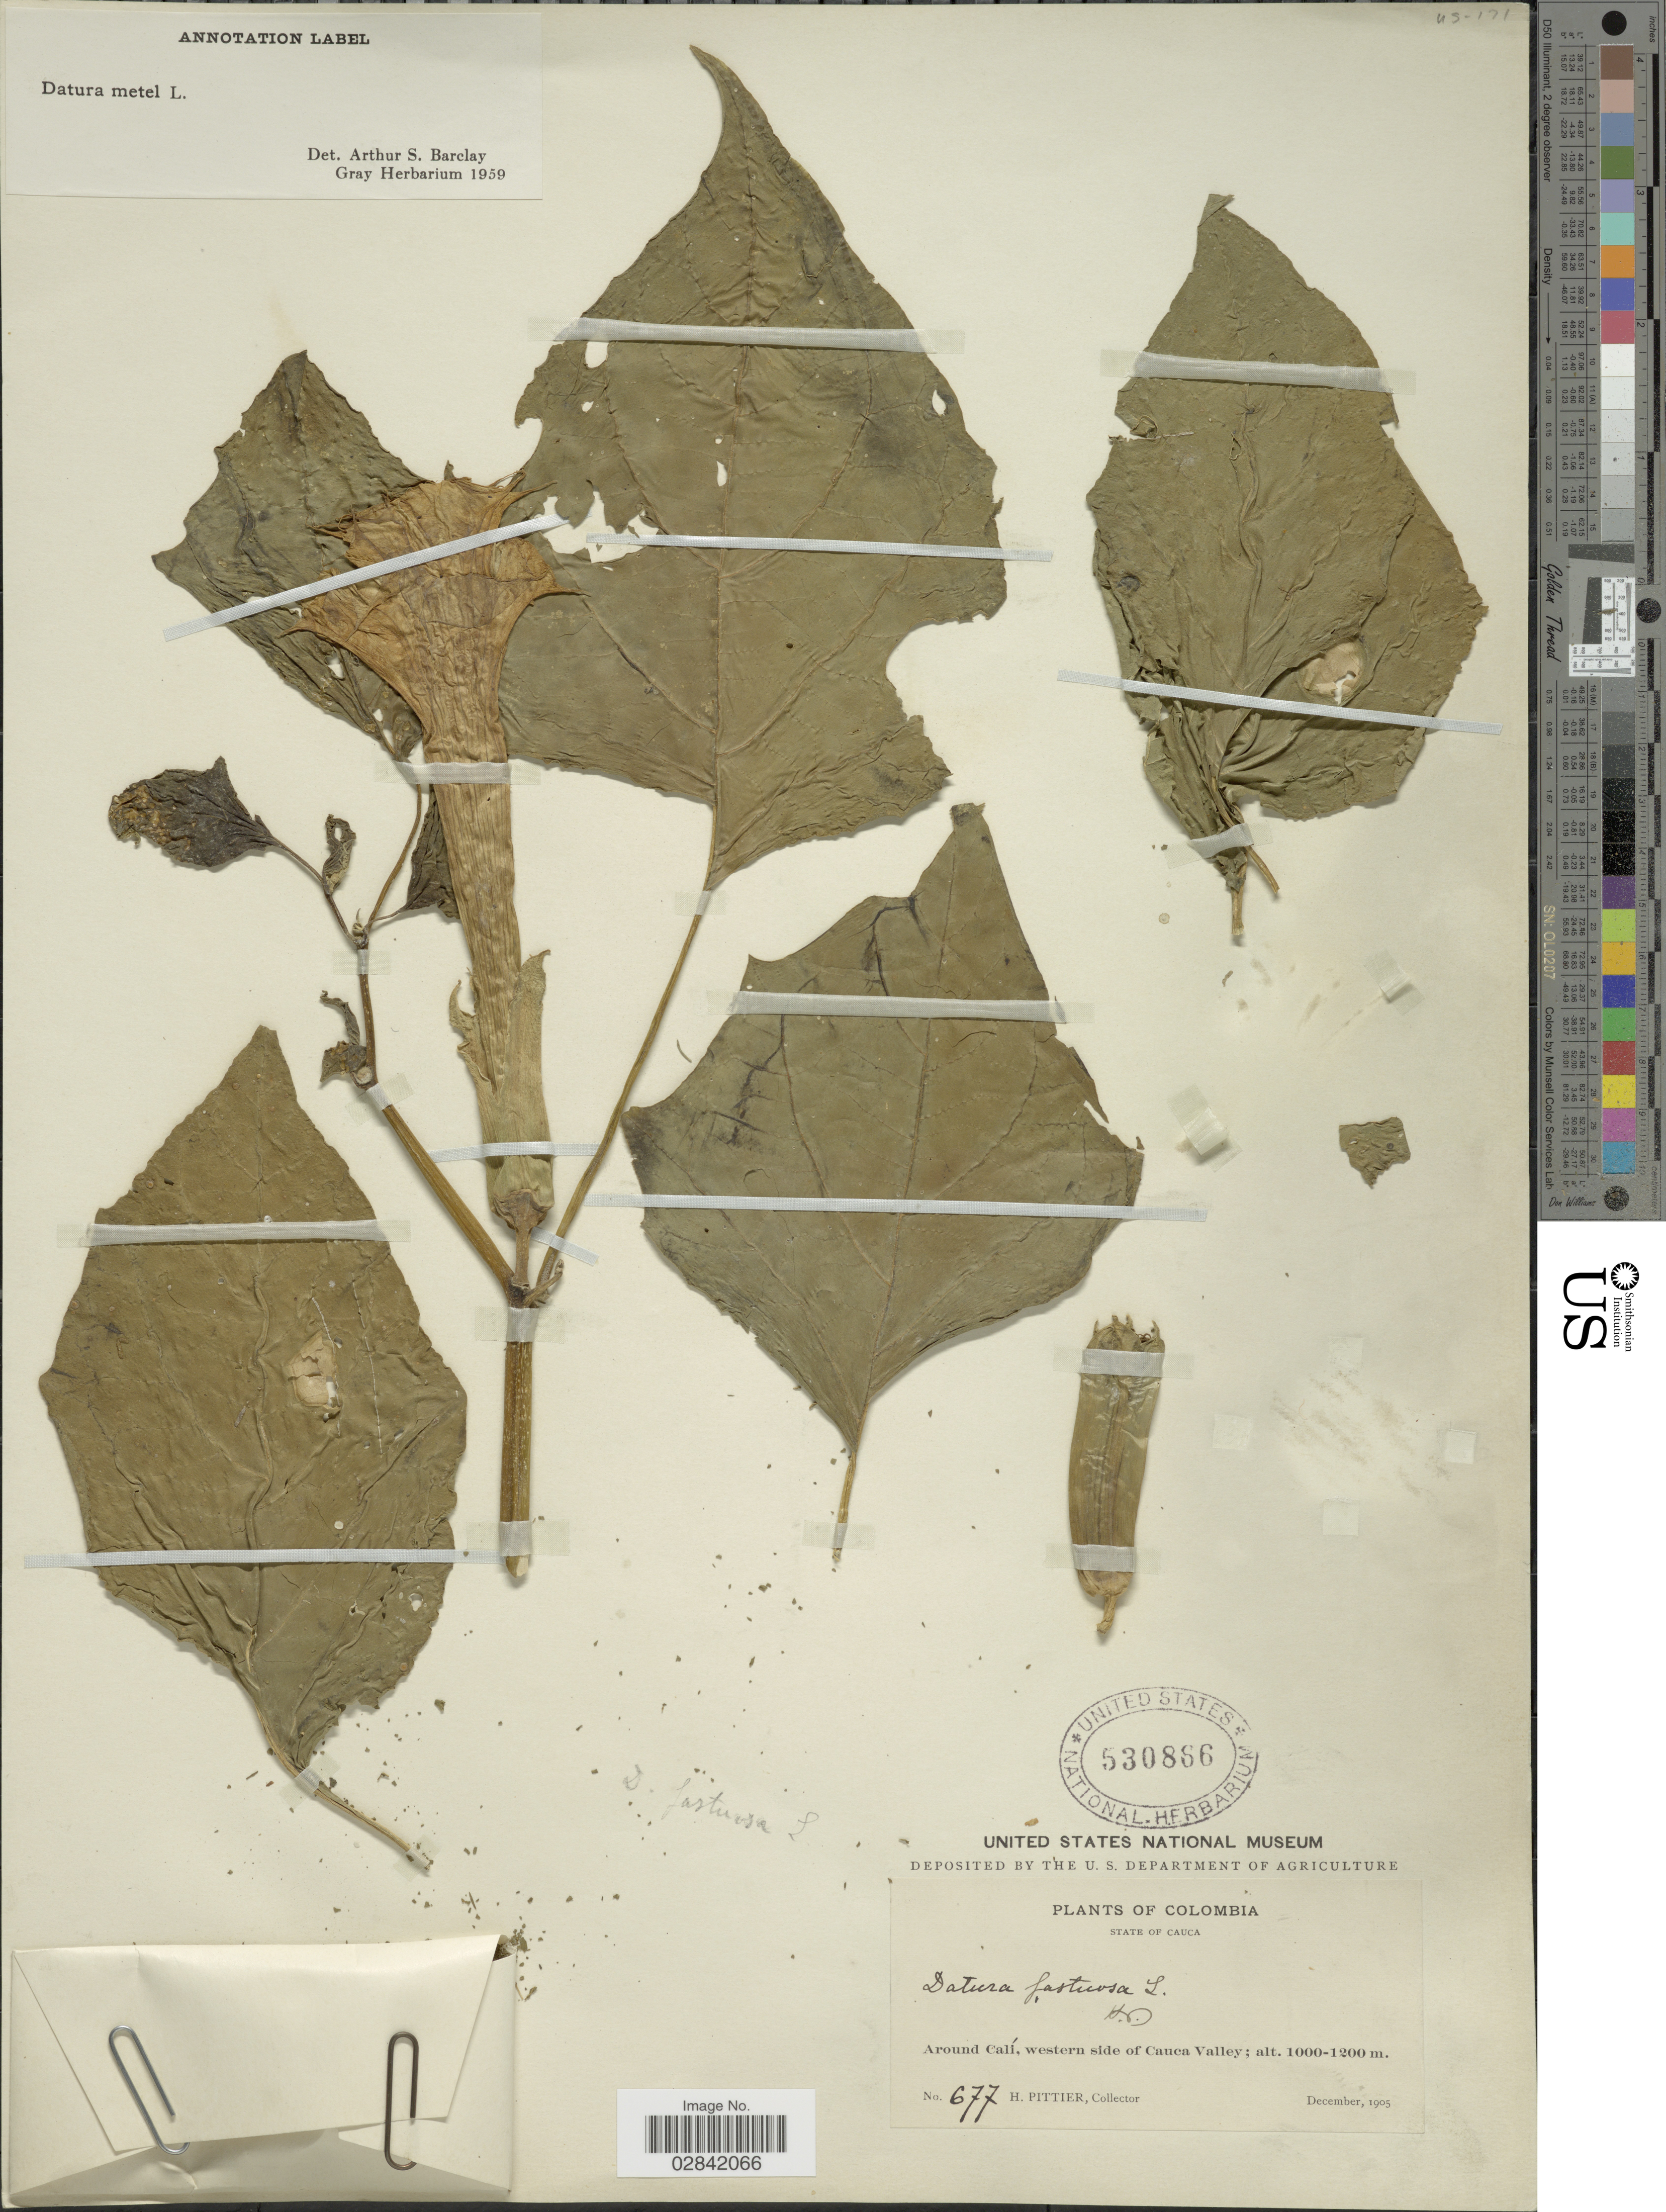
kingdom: Plantae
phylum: Tracheophyta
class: Magnoliopsida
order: Solanales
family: Solanaceae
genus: Datura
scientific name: Datura metel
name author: L.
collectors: H. F. Pittier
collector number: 677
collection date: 1905-12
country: Colombia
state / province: Cauca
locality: State of Cauca, Around Calí, western side of Cauca Valley.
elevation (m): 1000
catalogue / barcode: US 530866